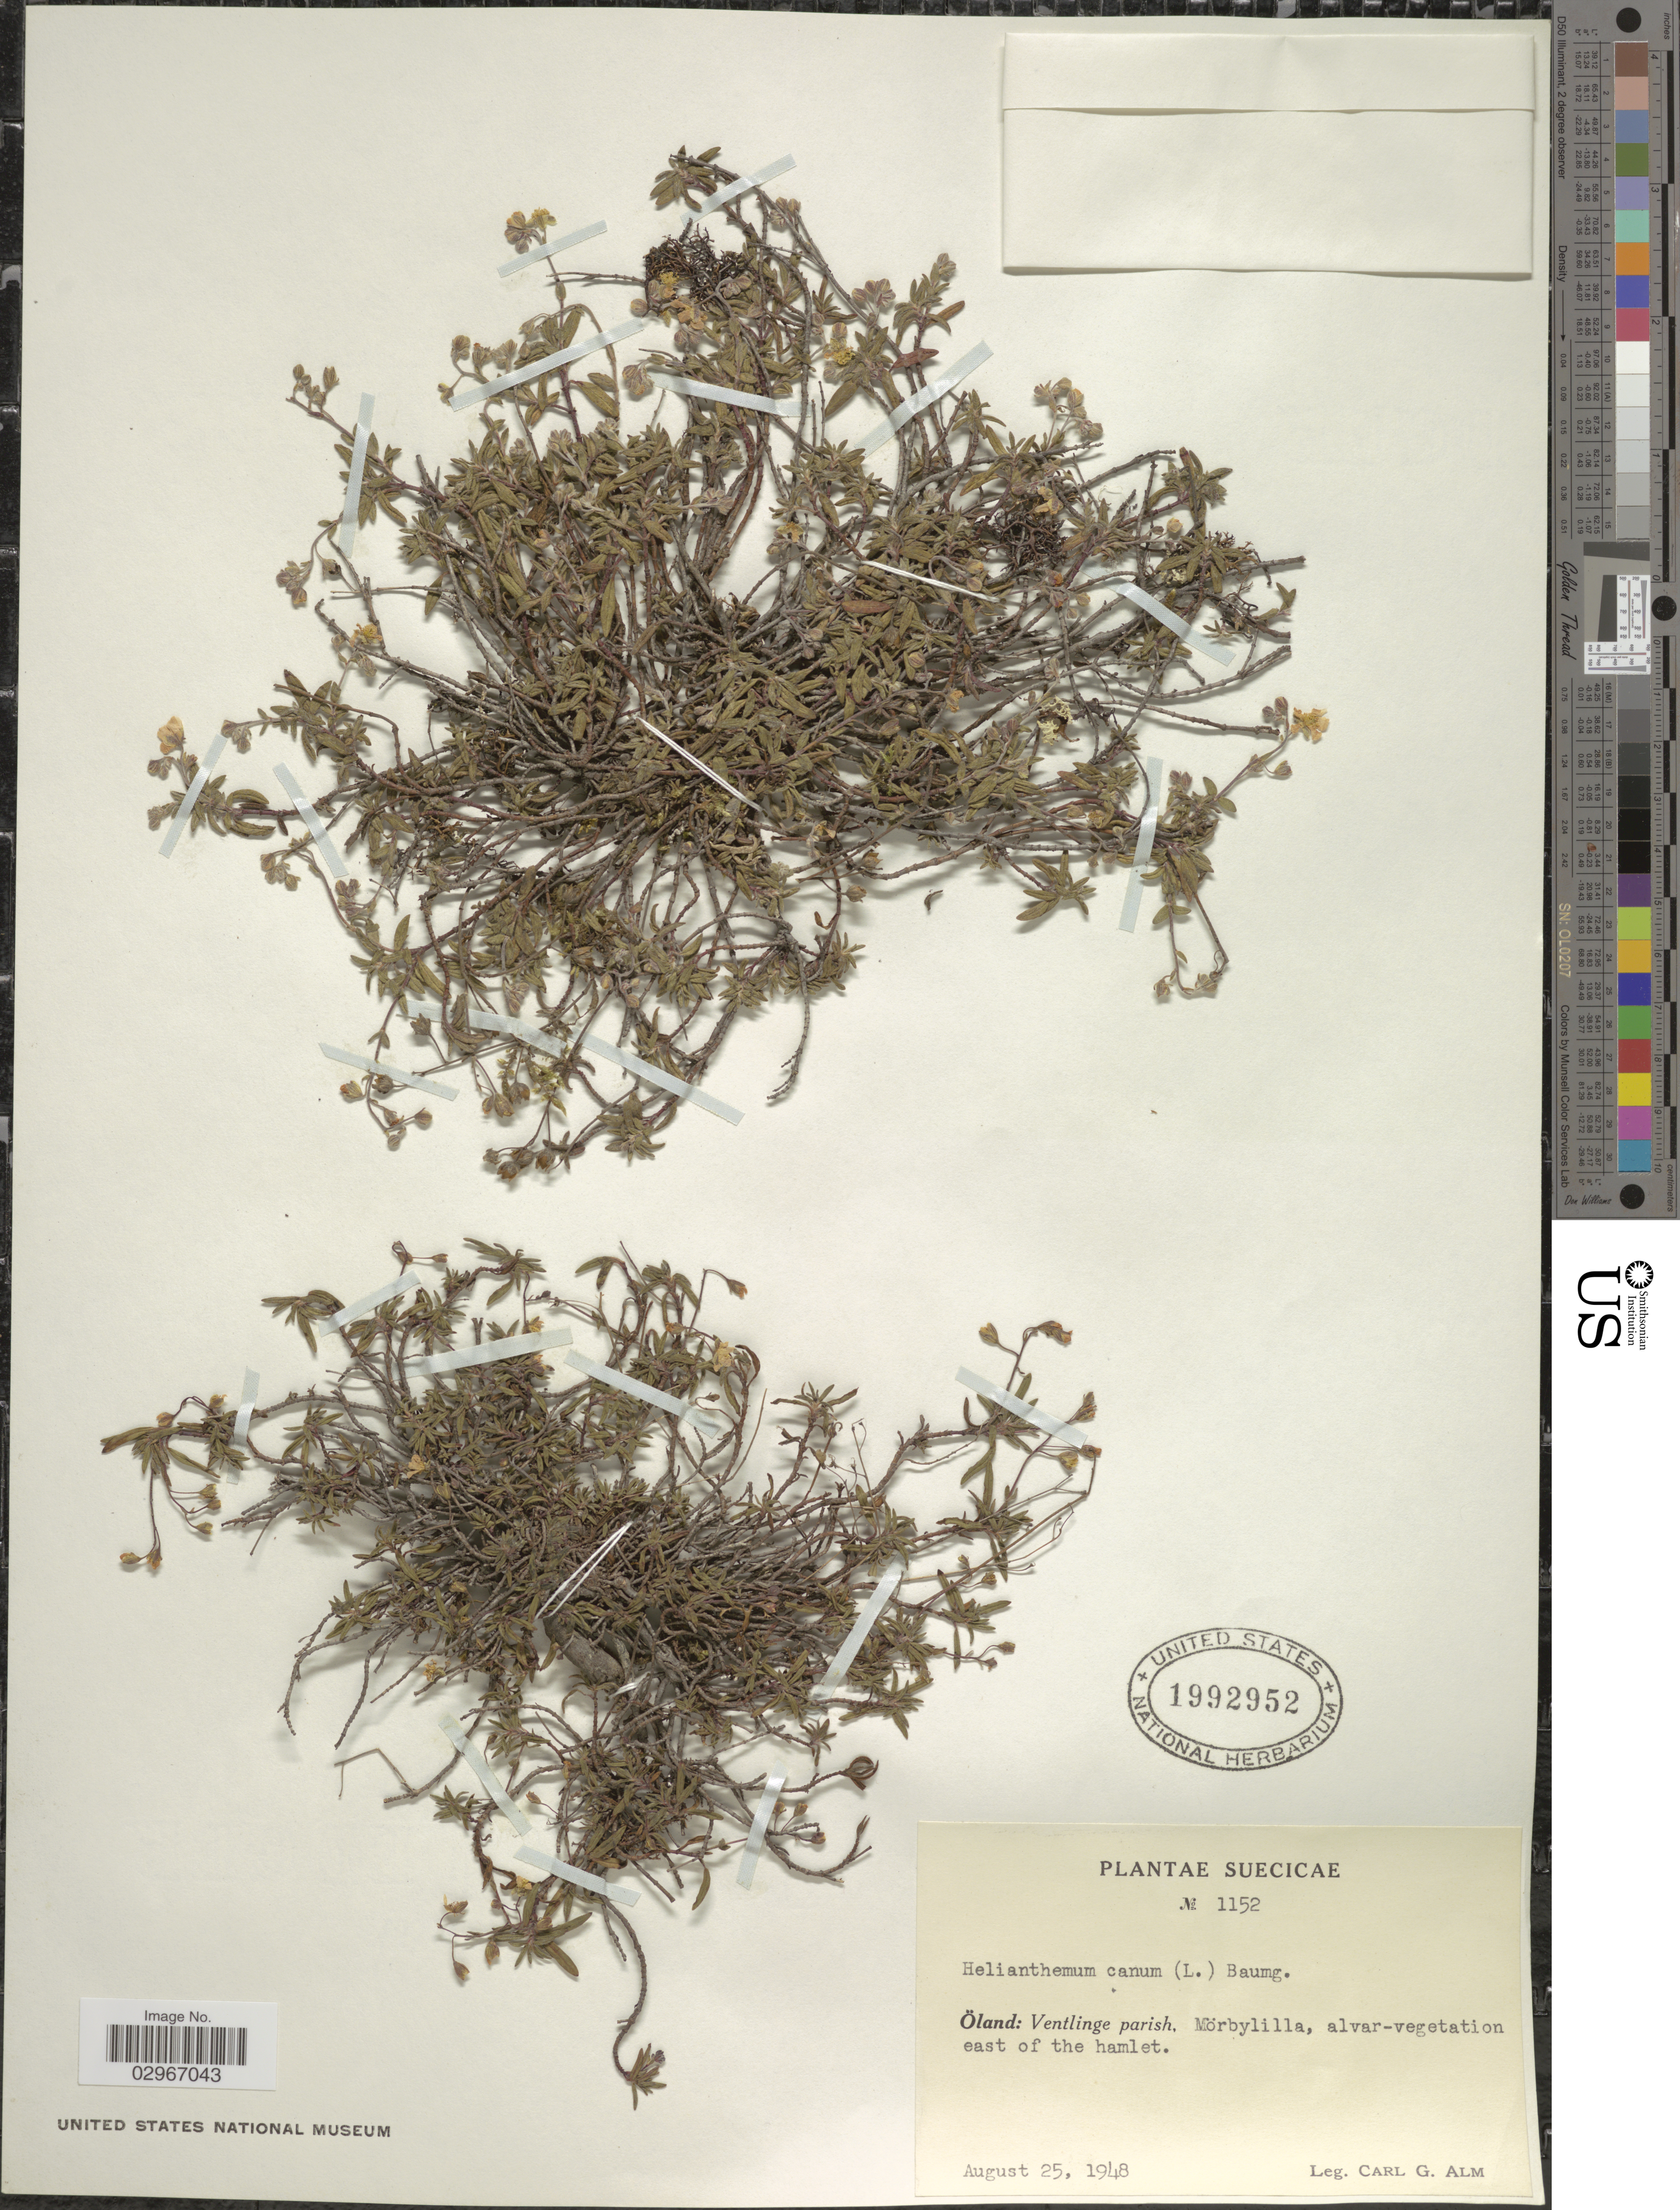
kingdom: Plantae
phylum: Tracheophyta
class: Magnoliopsida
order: Malvales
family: Cistaceae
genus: Helianthemum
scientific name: Helianthemum canum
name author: (L.) Hornem.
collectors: C. G. Alm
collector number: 1152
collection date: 1948-08-25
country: Sweden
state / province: Kalmar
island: Oland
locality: Suecicae. Öland: Ventlinge parish, Mörbylilla, alvar-vegetation east of the hamlet.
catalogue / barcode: US 1992952